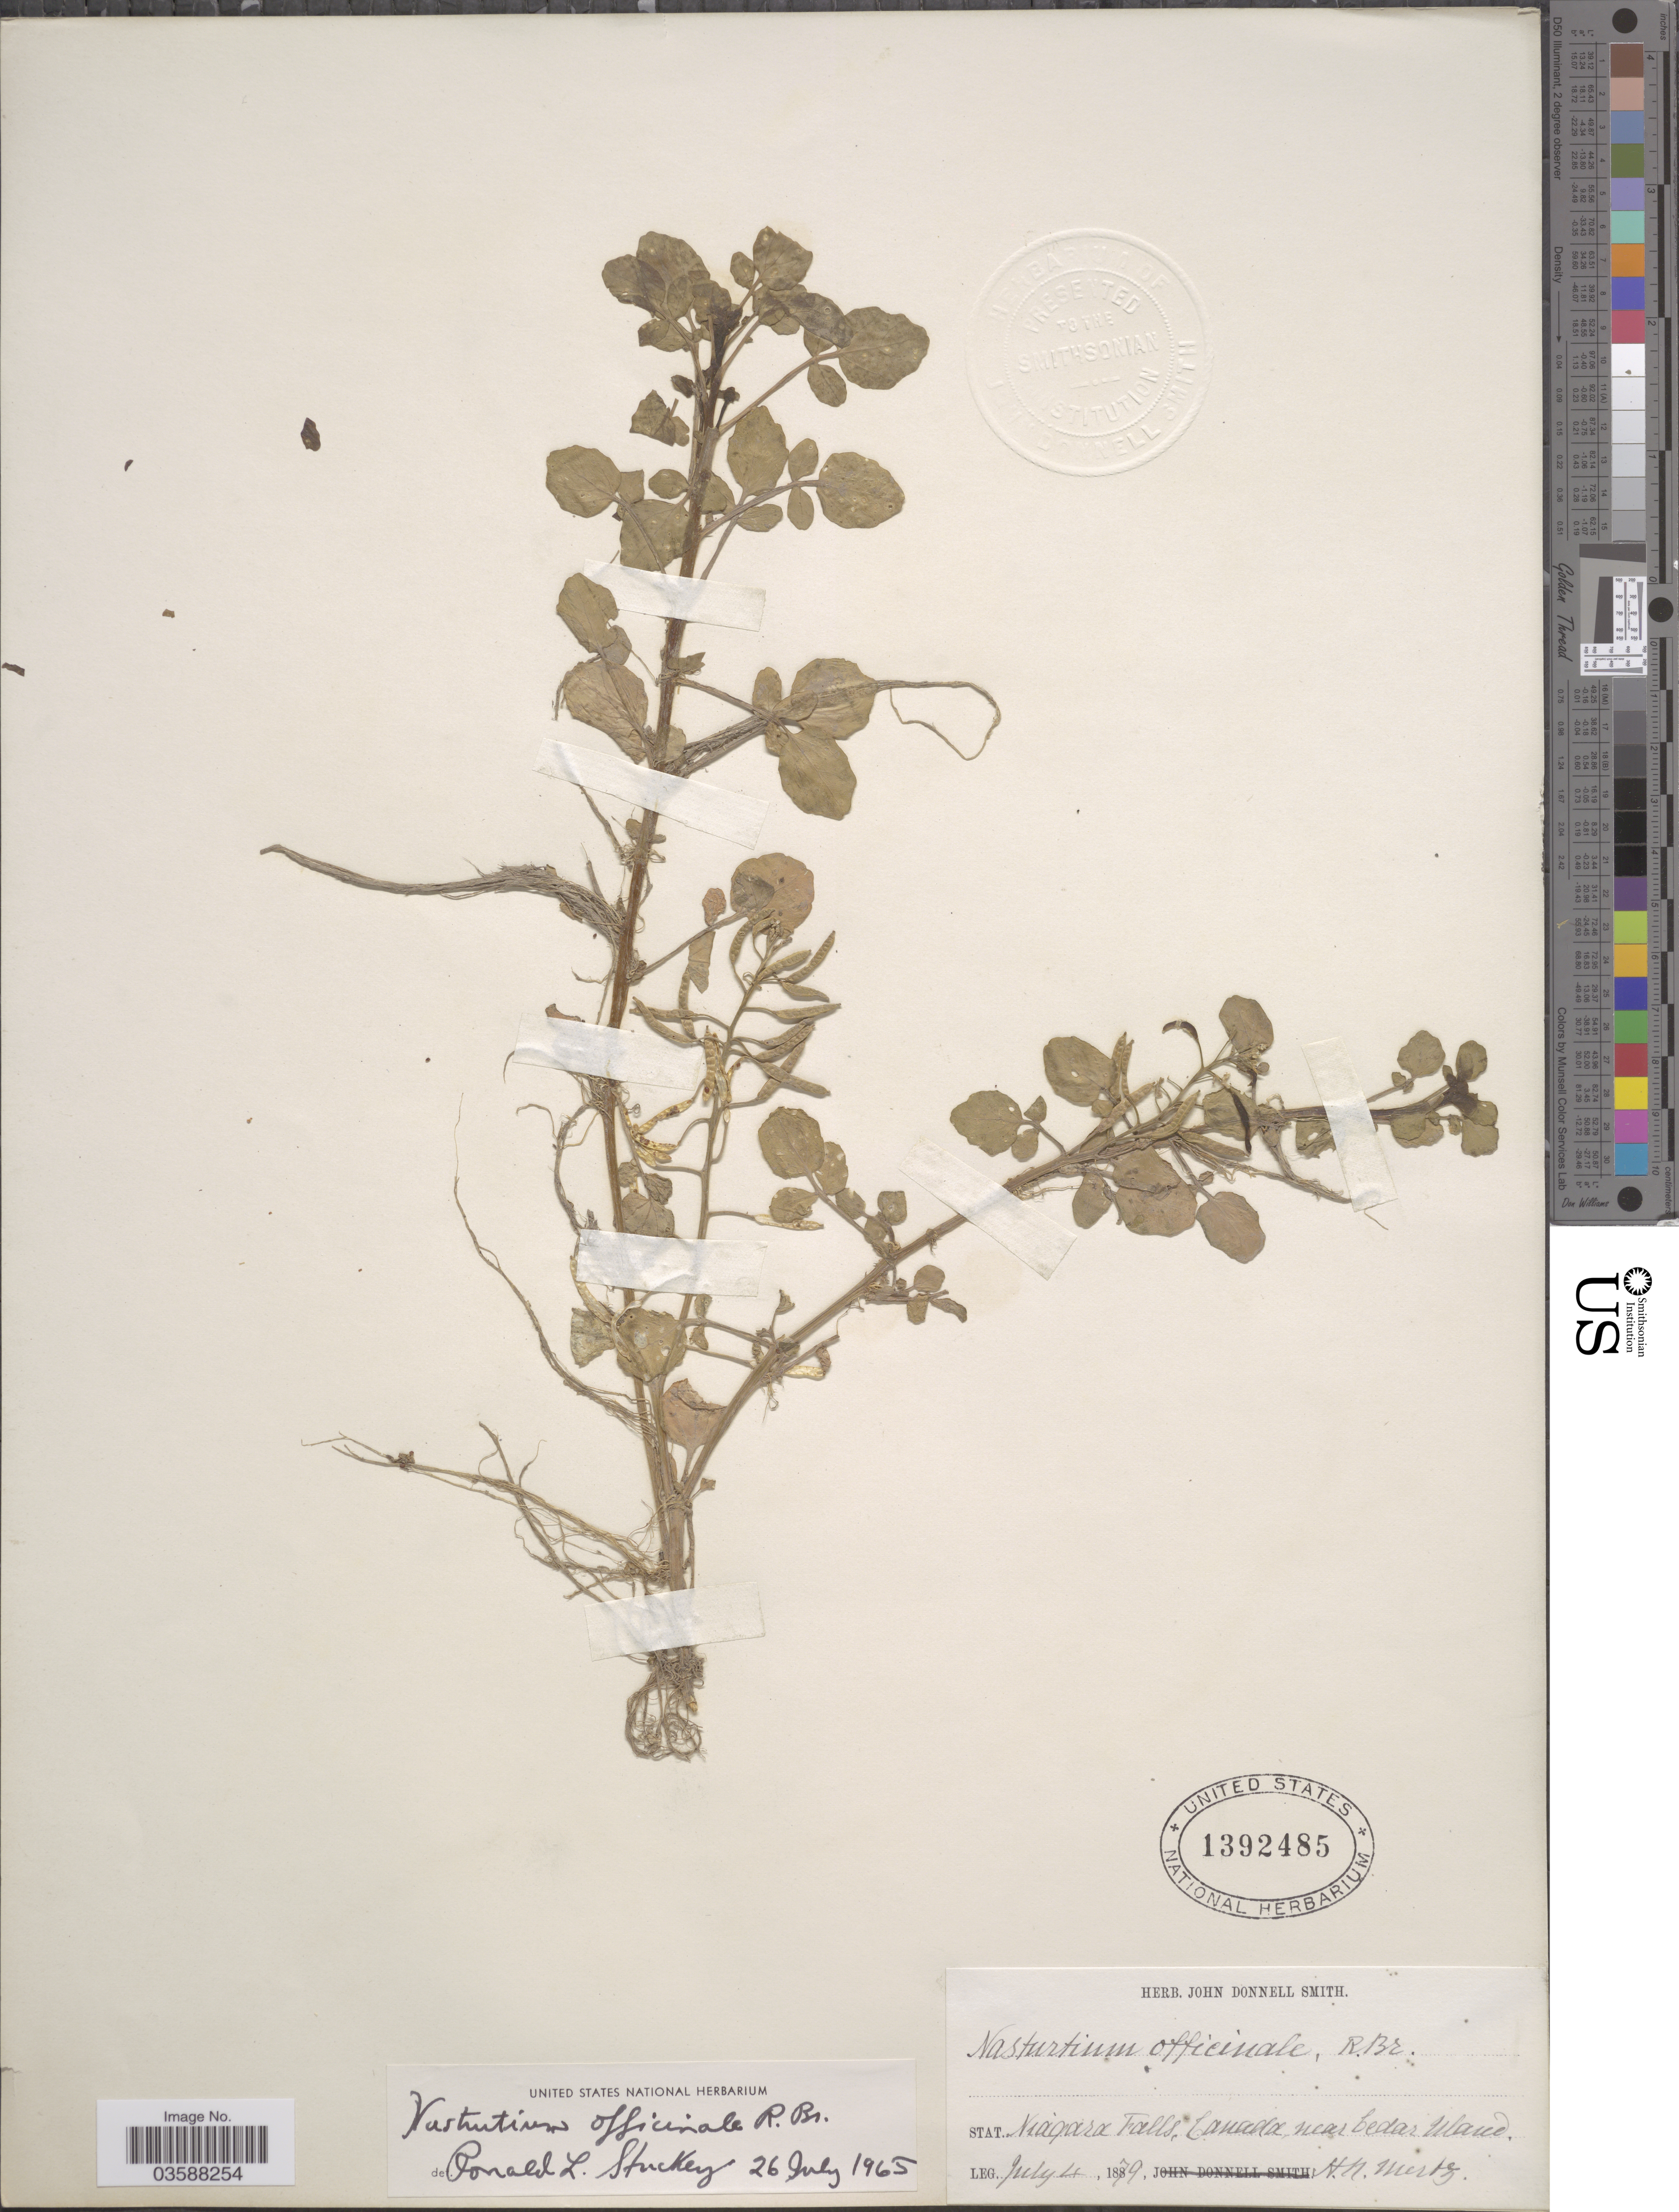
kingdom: Plantae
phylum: Tracheophyta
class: Magnoliopsida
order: Brassicales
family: Brassicaceae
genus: Nasturtium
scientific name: Nasturtium officinale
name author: R. Br.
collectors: H. Mertz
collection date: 1879-07-04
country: Canada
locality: Stat. Niagara Falls, near Cedar Island.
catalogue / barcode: US 1392485